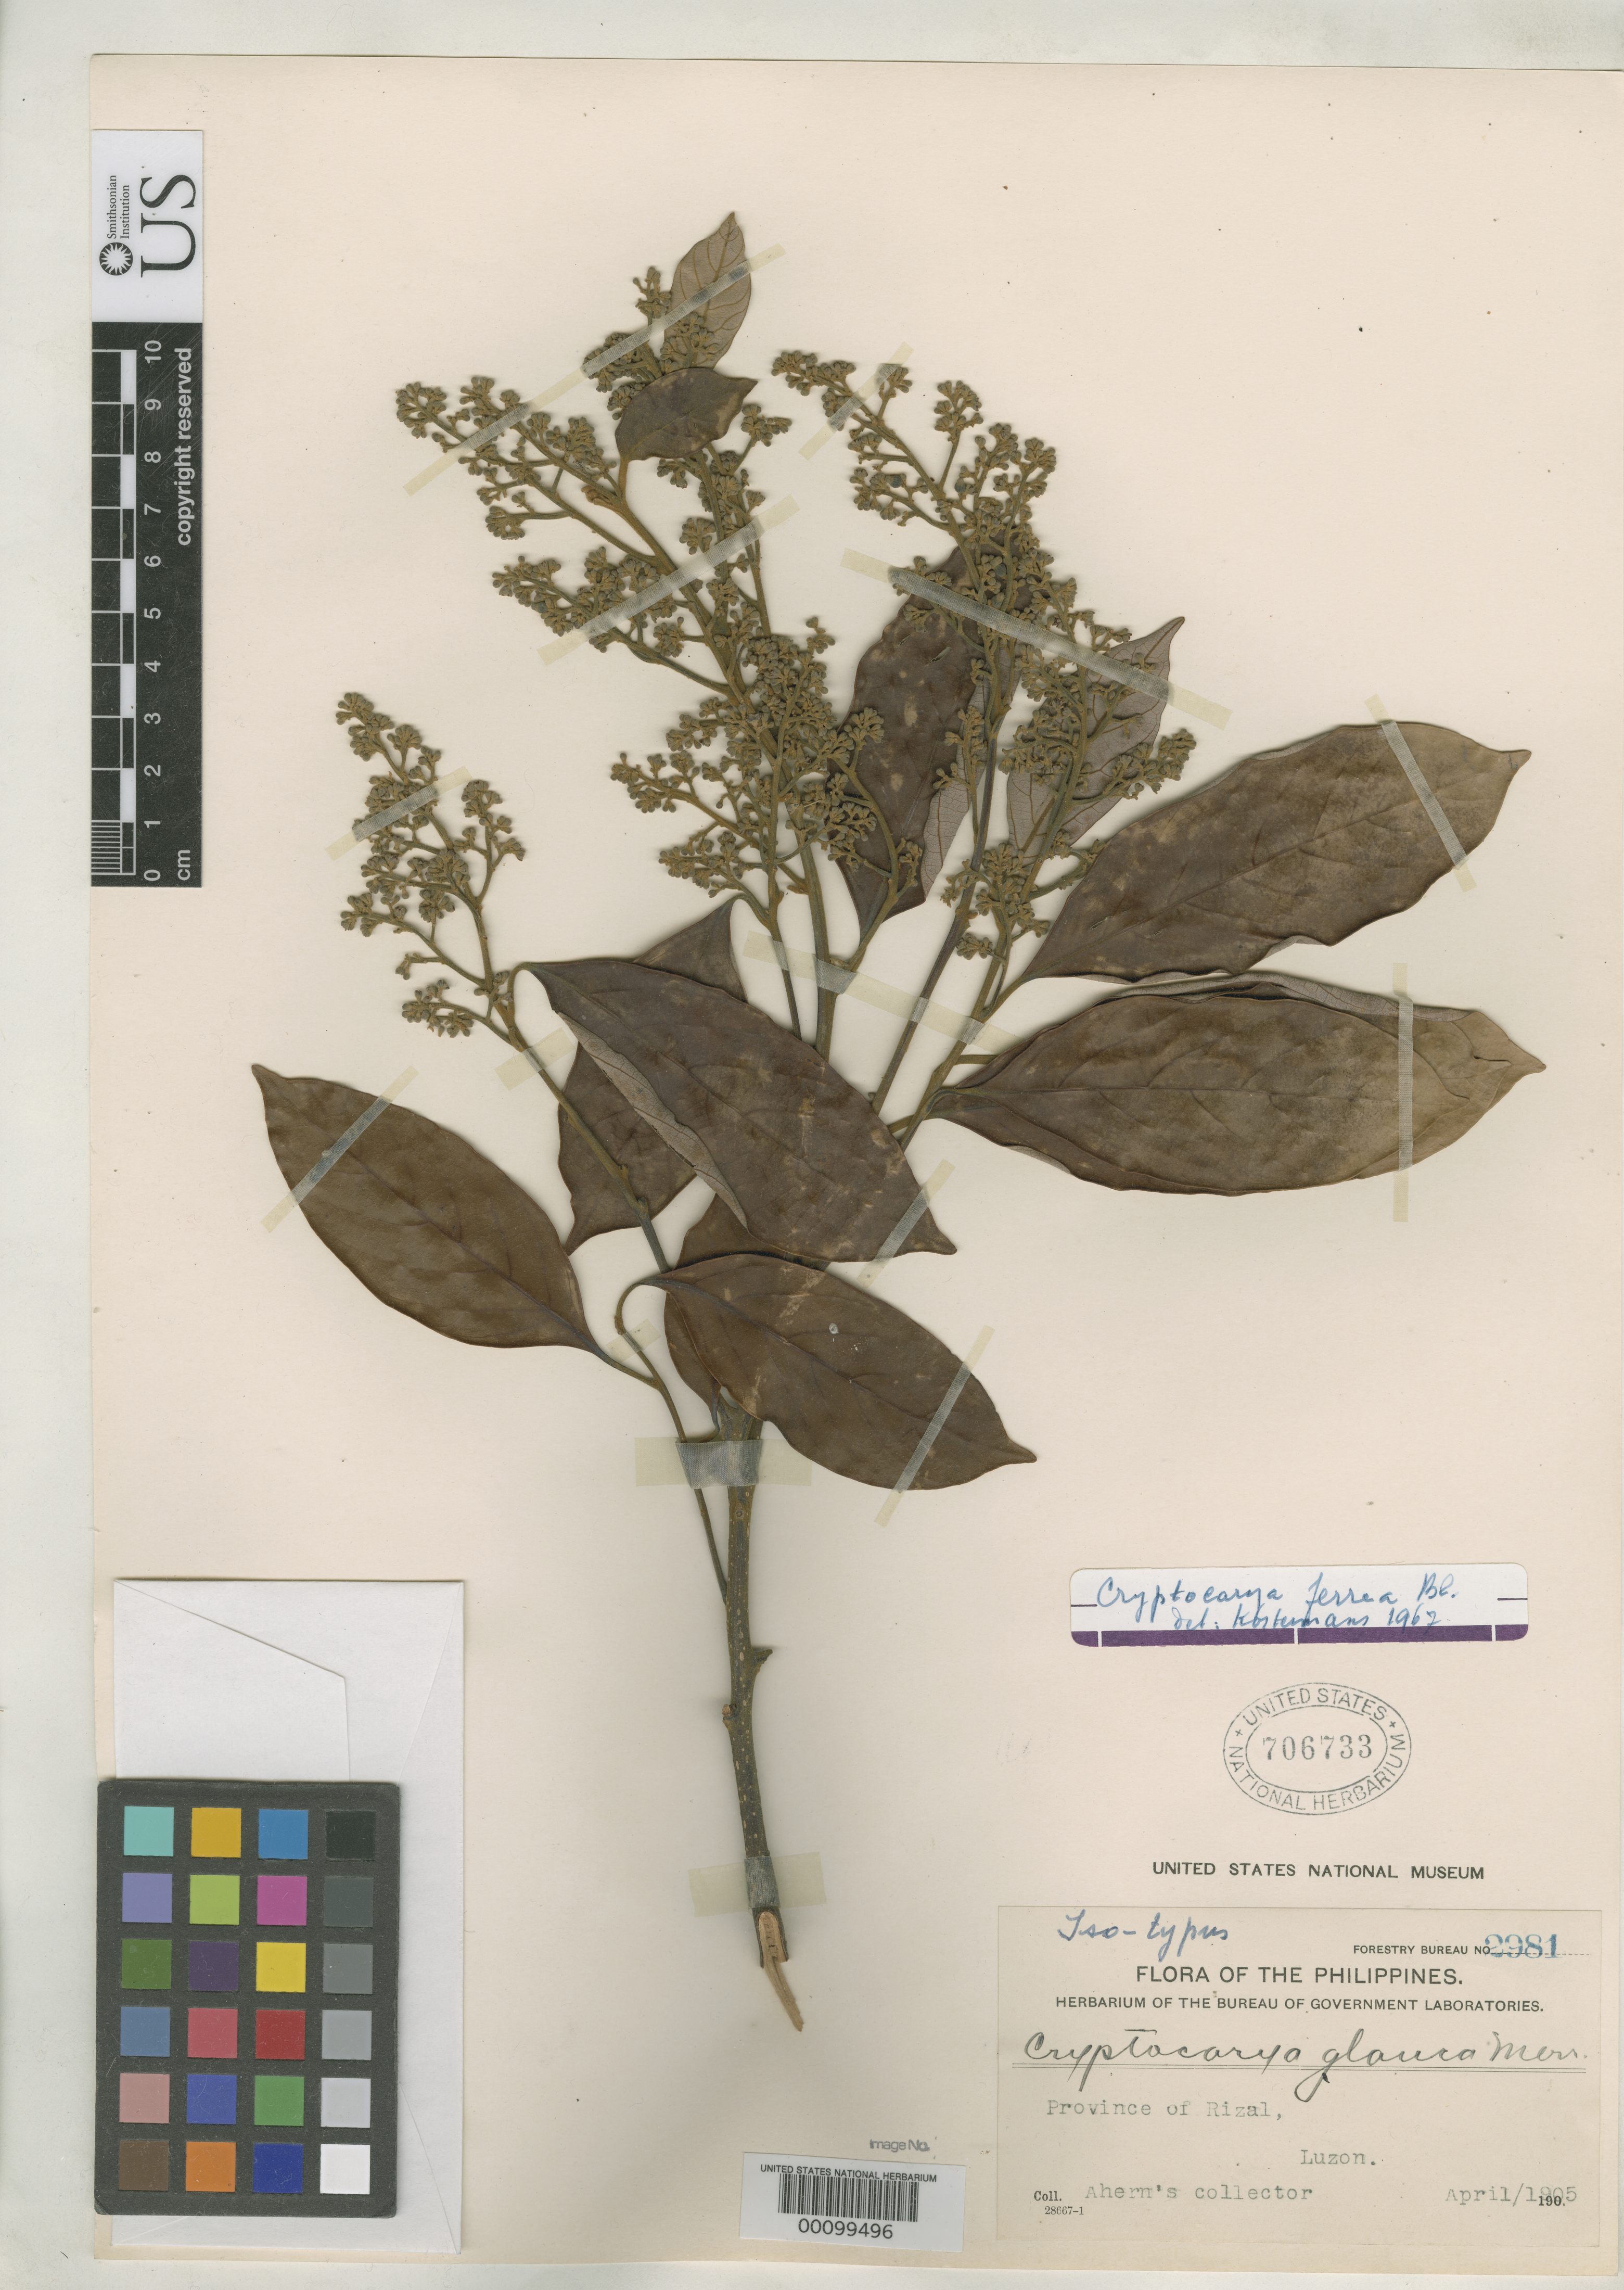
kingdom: Plantae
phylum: Tracheophyta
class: Magnoliopsida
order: Laurales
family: Lauraceae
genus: Cryptocarya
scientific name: Cryptocarya glauca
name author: Merr.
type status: Isotype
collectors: Ahern's collector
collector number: Bur. Sci. 2981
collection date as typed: Apr 1905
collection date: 1905-04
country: Philippines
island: Luzon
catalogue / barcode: US 706733